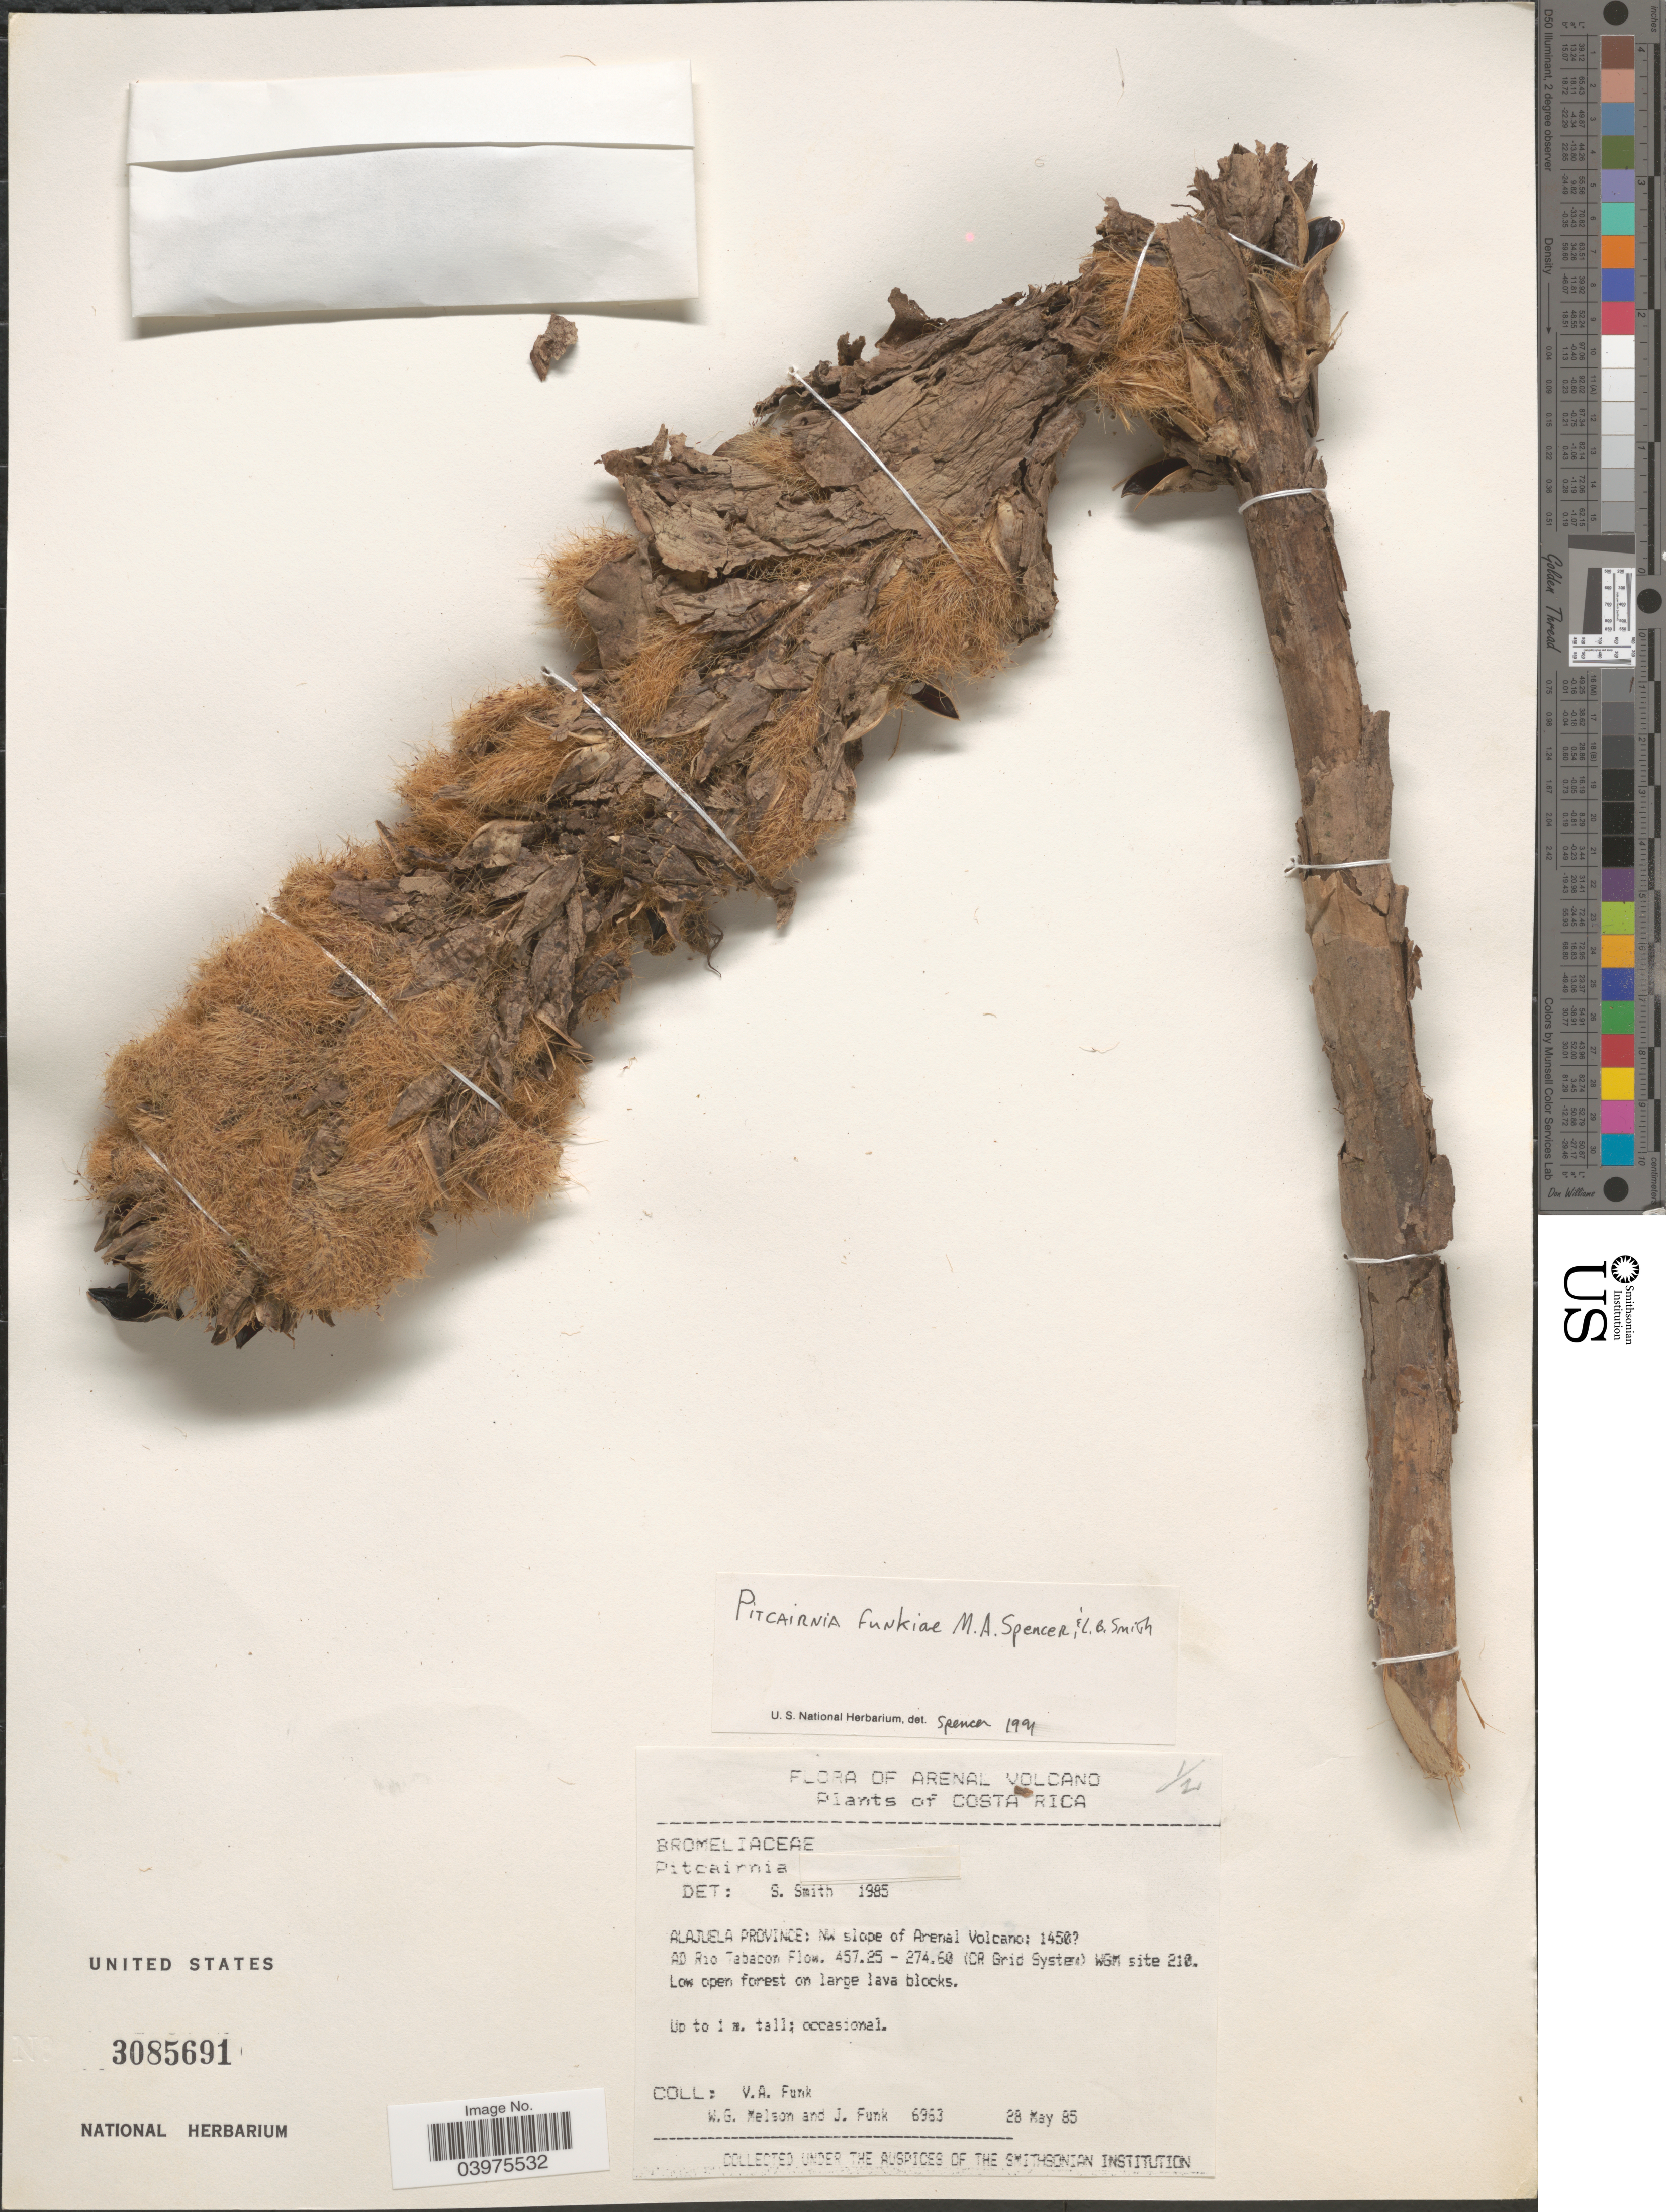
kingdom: Plantae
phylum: Tracheophyta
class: Liliopsida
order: Poales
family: Bromeliaceae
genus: Pitcairnia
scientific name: Pitcairnia funkiae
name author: M.A. Spencer & L.B. Sm.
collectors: V. Funk, W. G. Nelson & J. Funk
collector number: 6963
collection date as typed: Transcribed d/m/y: 28/5/85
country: Costa Rica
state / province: Alajuela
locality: NW slope of Arenal Volcano: 1450 [unsure placement] Ad Rio Tabacon Flow. 457.25-274.60 (CR Grid System) WGM site 210.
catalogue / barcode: US 3085691